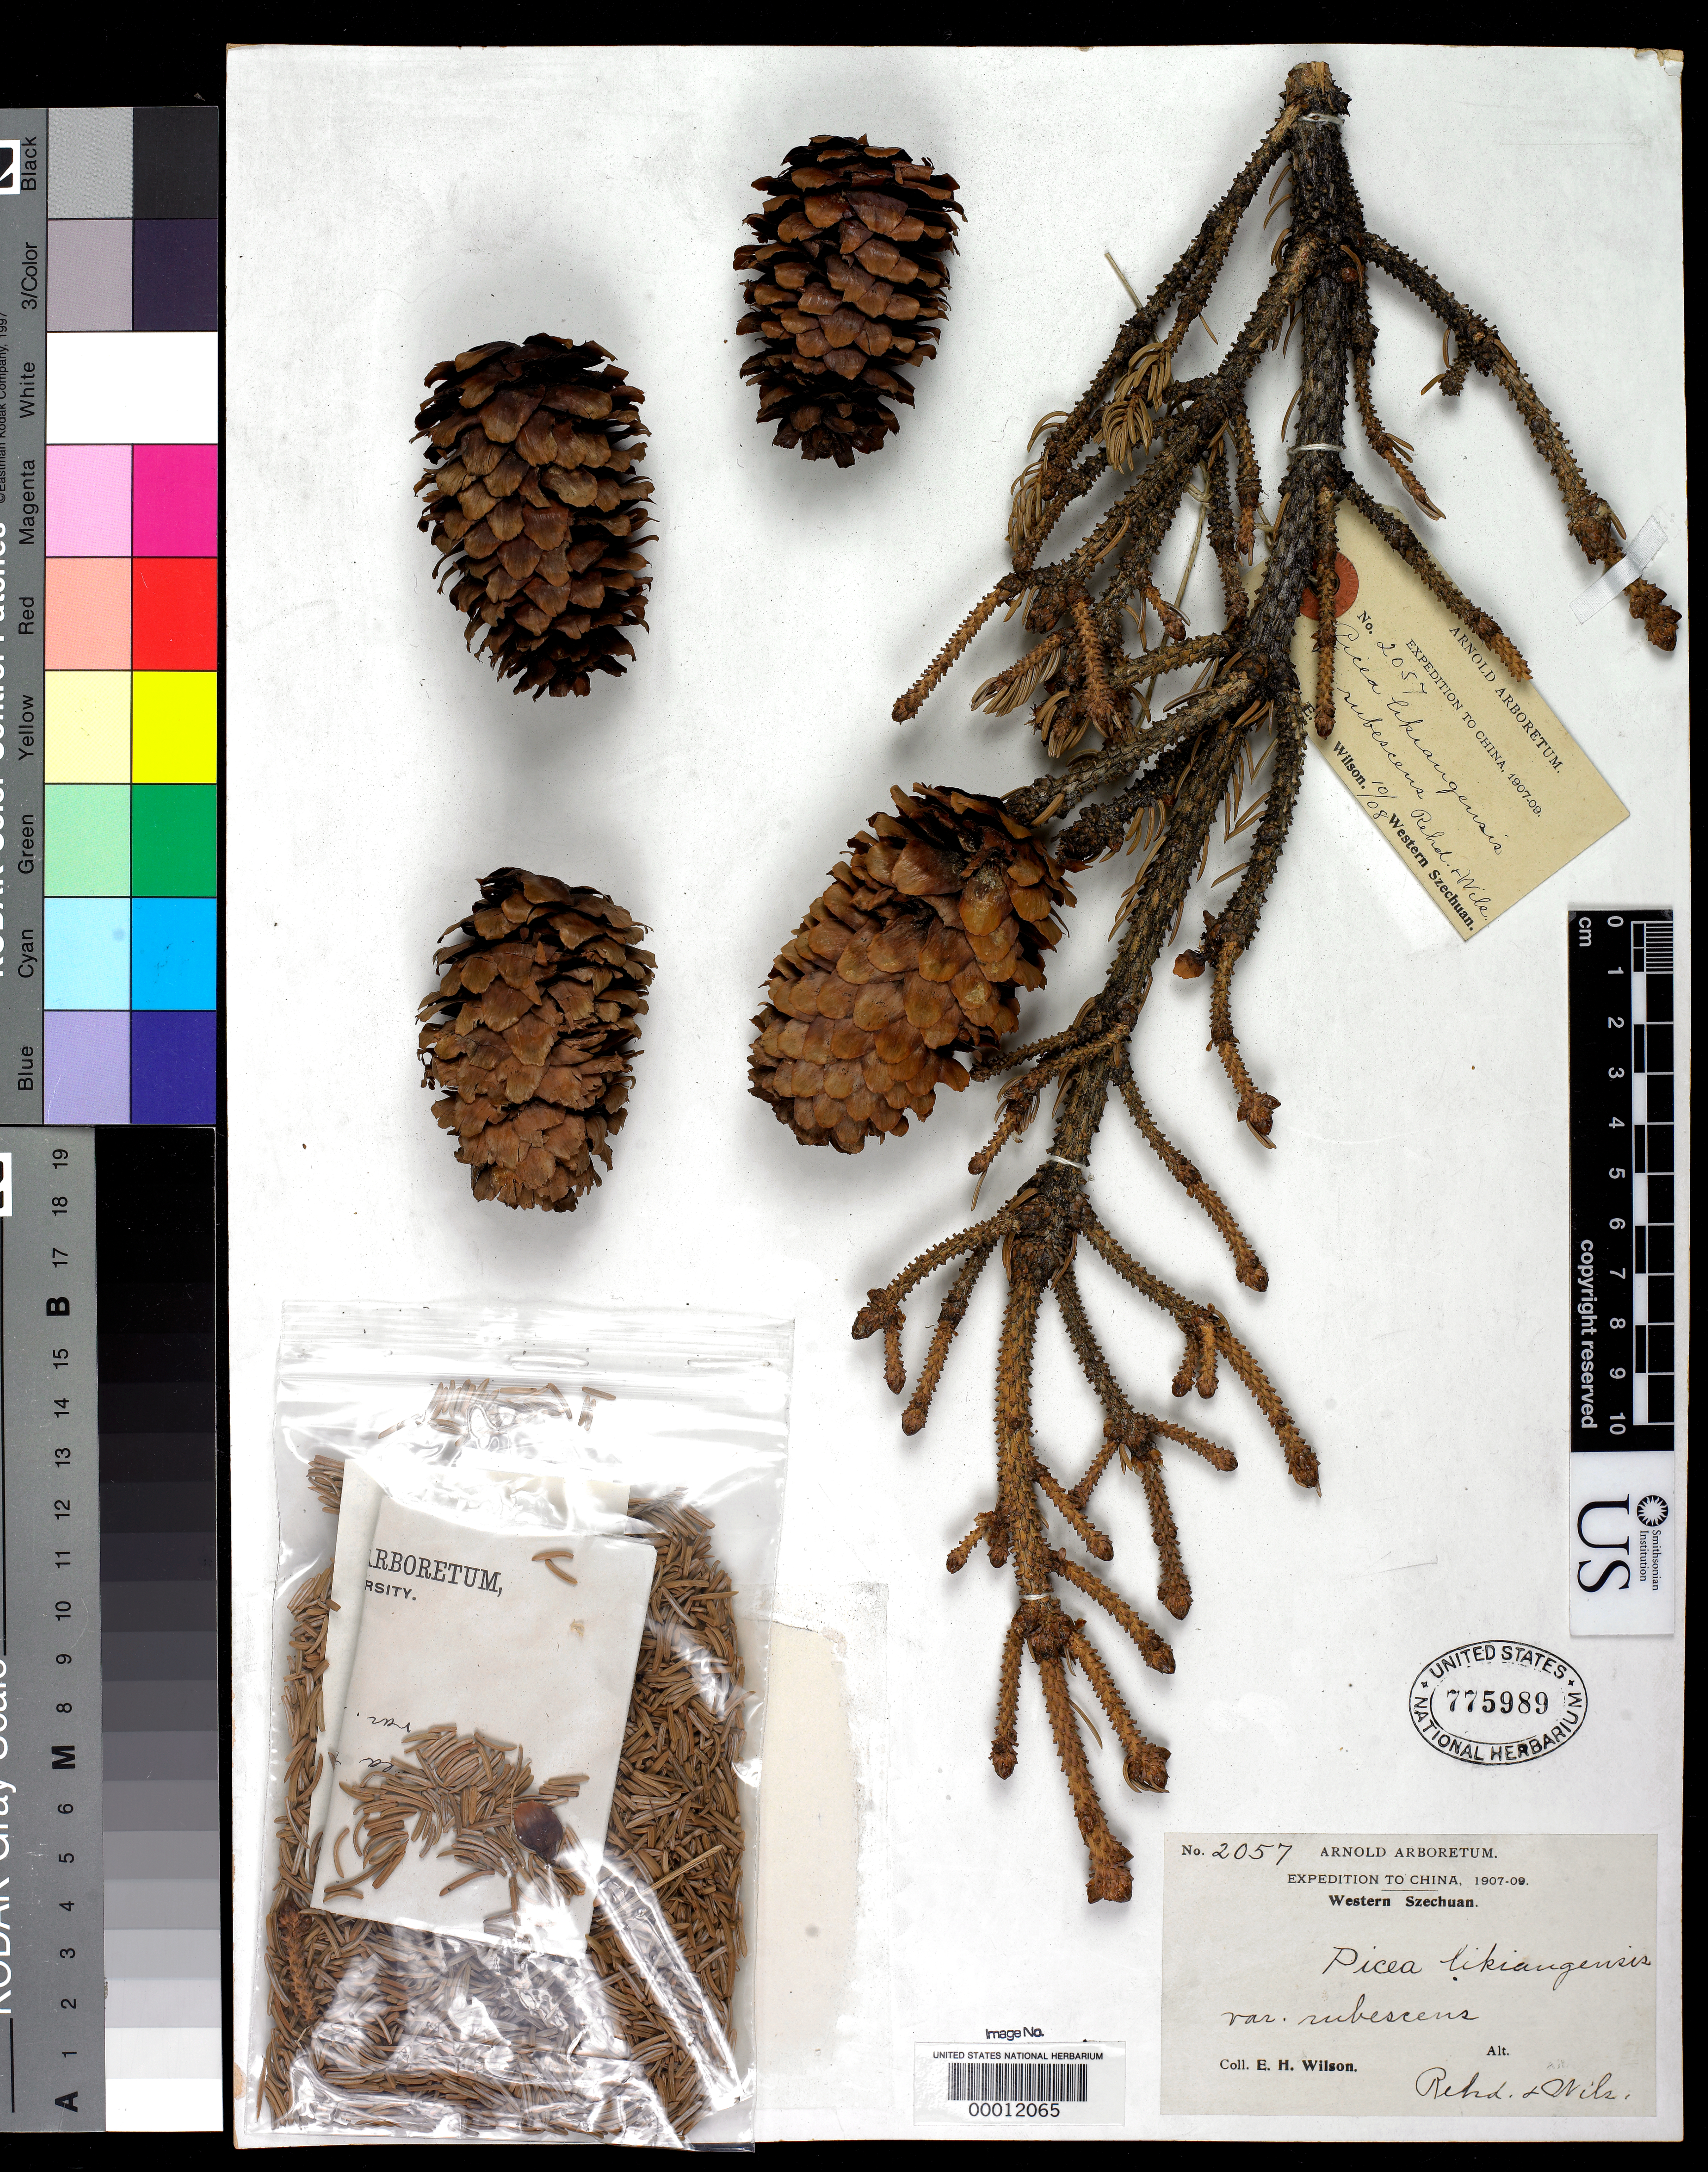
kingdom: Plantae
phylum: Tracheophyta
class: Pinopsida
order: Pinales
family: Pinaceae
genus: Picea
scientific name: Picea likiangensis var. rubescens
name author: Rehder & E.H. Wilson in Sarg.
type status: Isotype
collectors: E. H. Wilson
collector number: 2057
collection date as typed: Jun 1908 and -- Oct 1908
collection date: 1908-06,1908-10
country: China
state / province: Sichuan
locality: Tachien-lu.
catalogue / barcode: US 775989